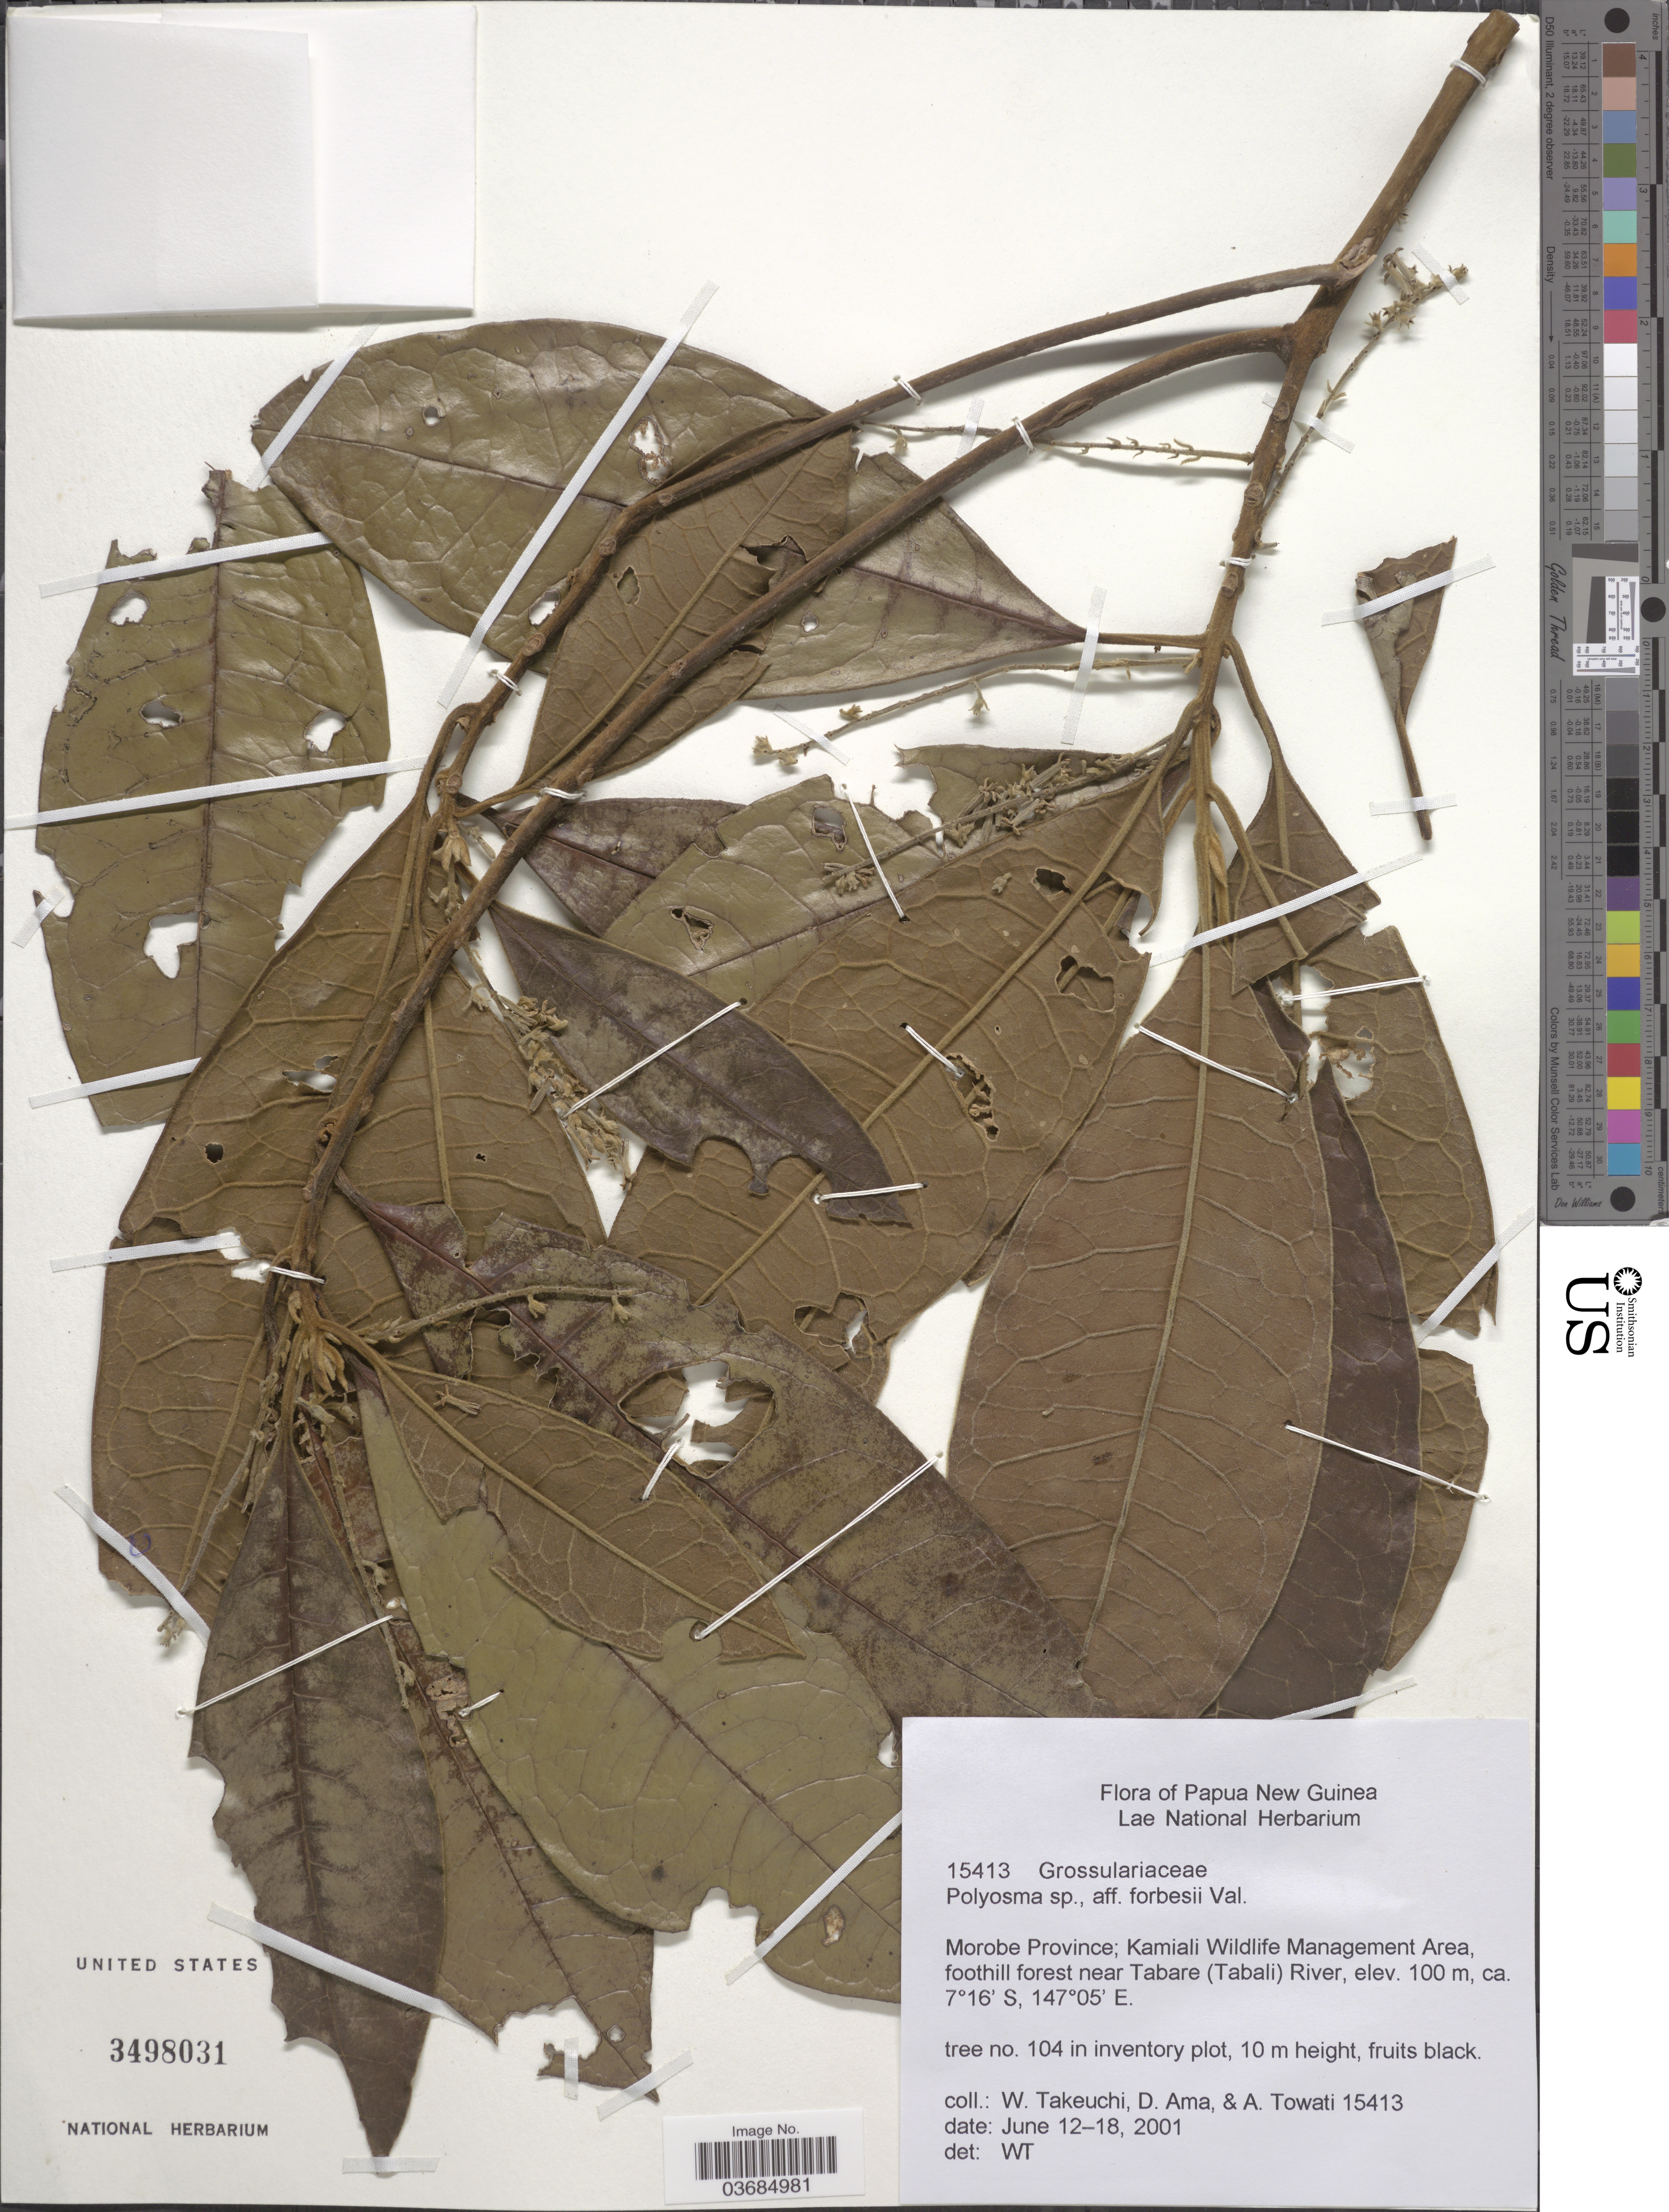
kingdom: Plantae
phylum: Tracheophyta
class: Magnoliopsida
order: Escalloniales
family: Escalloniaceae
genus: Polyosma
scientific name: Polyosma forbesii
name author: Valeton ex Lauterb.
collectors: W. Takeuchi, D. Ama & A. Towati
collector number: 15413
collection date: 2001-06-12/2001-06-18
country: Papua New Guinea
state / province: Morobe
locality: Kamiali Wildlife Management Area, foothill forest near Tabare (Tabali) River.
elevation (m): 100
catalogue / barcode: US 3498031